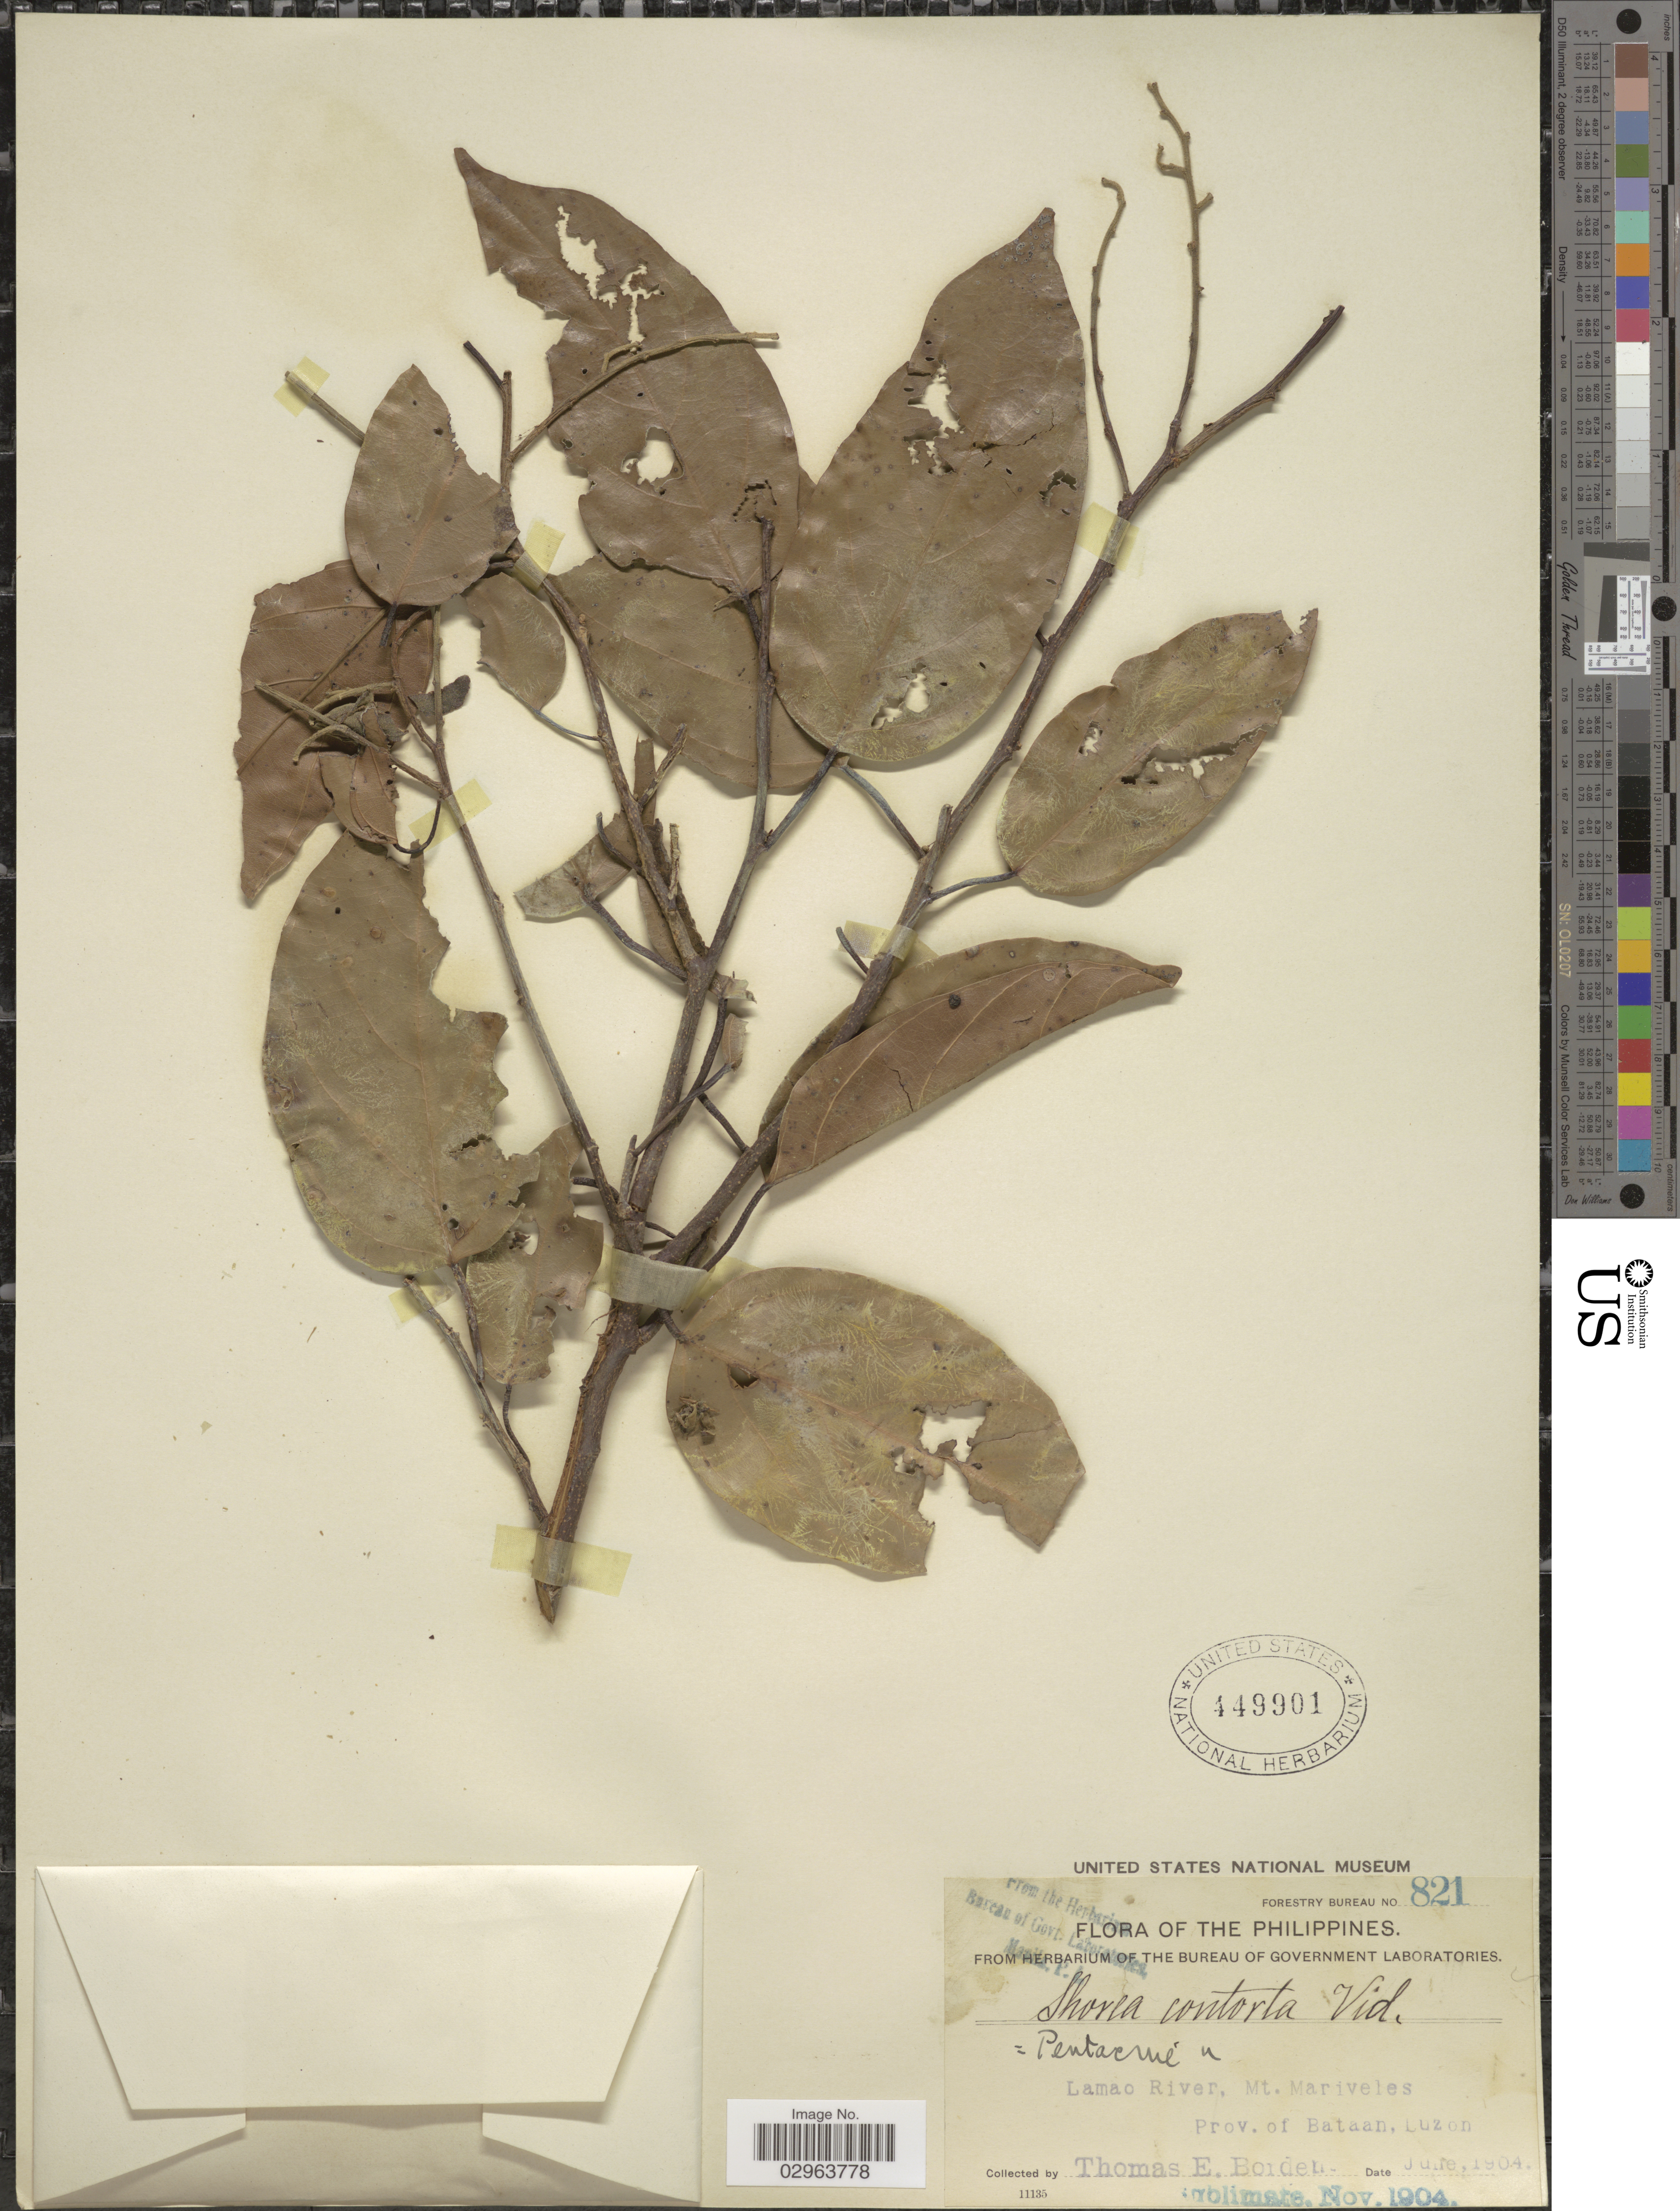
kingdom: Plantae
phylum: Tracheophyta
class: Magnoliopsida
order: Malvales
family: Dipterocarpaceae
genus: Pentacme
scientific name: Pentacme contorta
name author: (S. Vidal) Merr. & Rolfe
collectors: T. E. Borden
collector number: Forestry Bureau 821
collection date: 1904-06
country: Philippines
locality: Lamao River, Mt. Mariveles. Prov. of Bataan, Luzon.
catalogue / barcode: US 449901